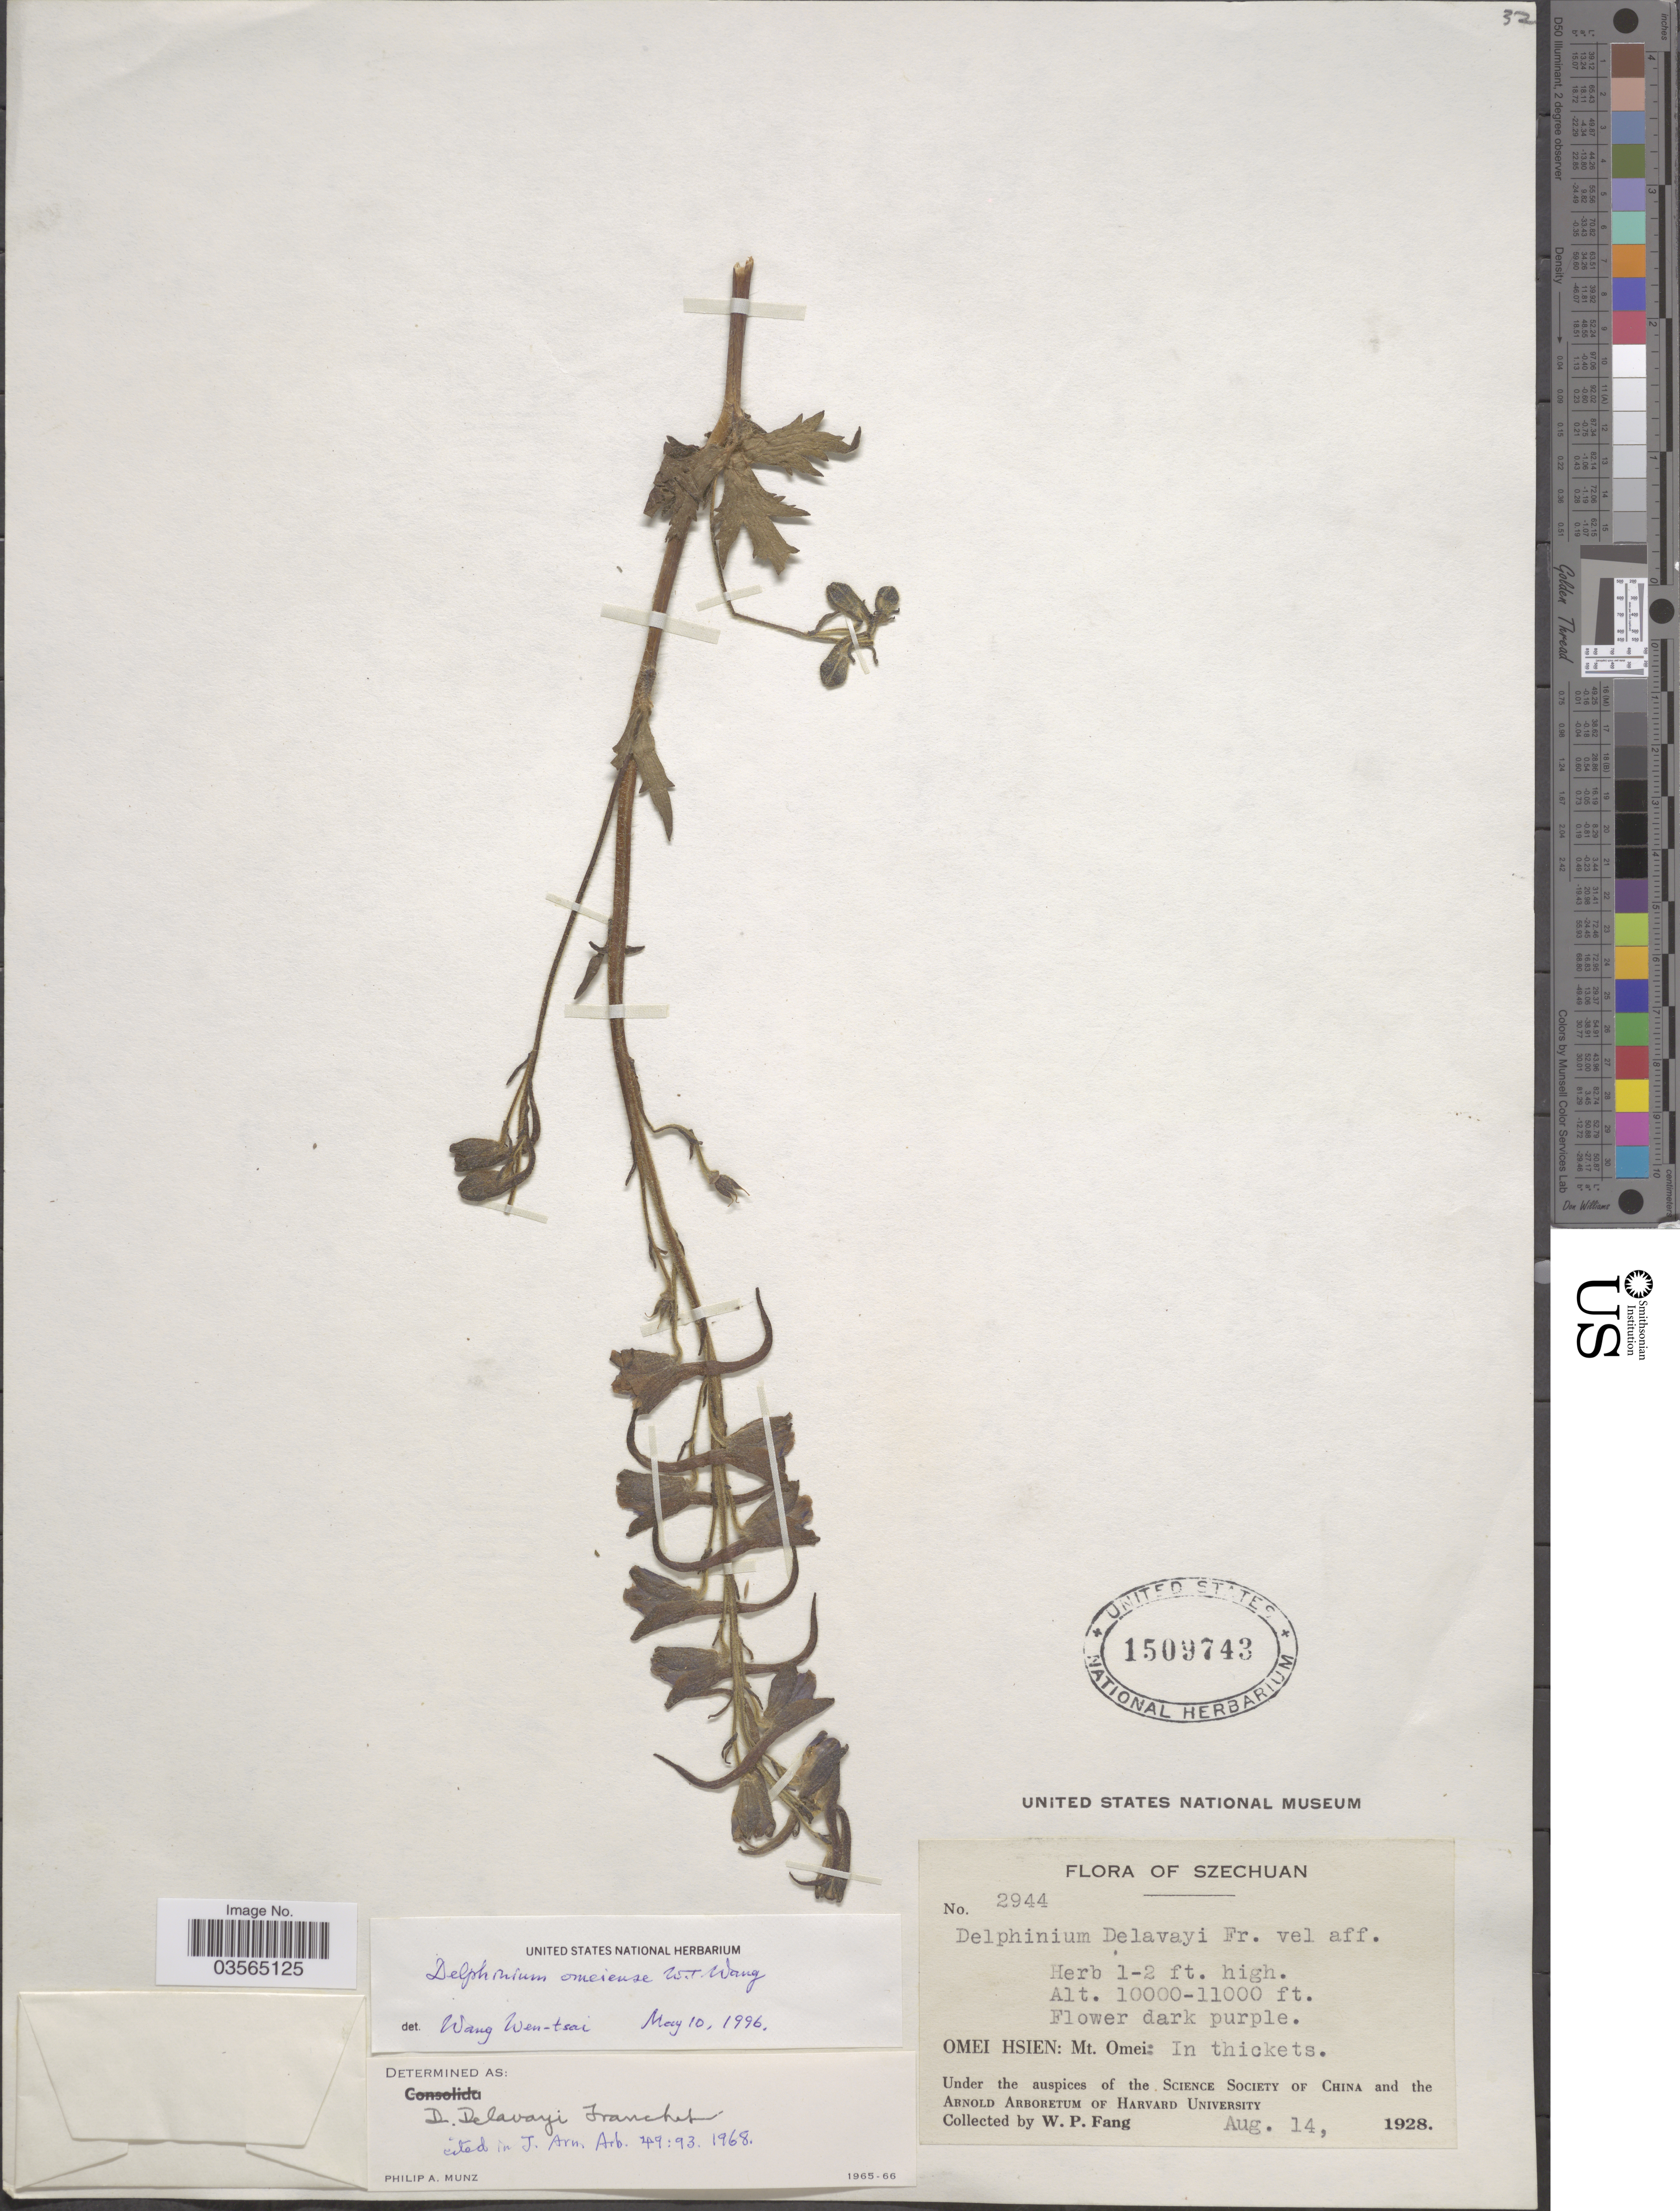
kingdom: Plantae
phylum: Tracheophyta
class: Magnoliopsida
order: Ranunculales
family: Ranunculaceae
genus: Delphinium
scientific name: Delphinium omeiense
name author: W.T. Wang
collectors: W. P. Fang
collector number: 2944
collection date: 1928-08-14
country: China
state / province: Sichuan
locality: Szechuan. Omei Hsien: Mt. Omei.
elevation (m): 3048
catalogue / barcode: US 1509743